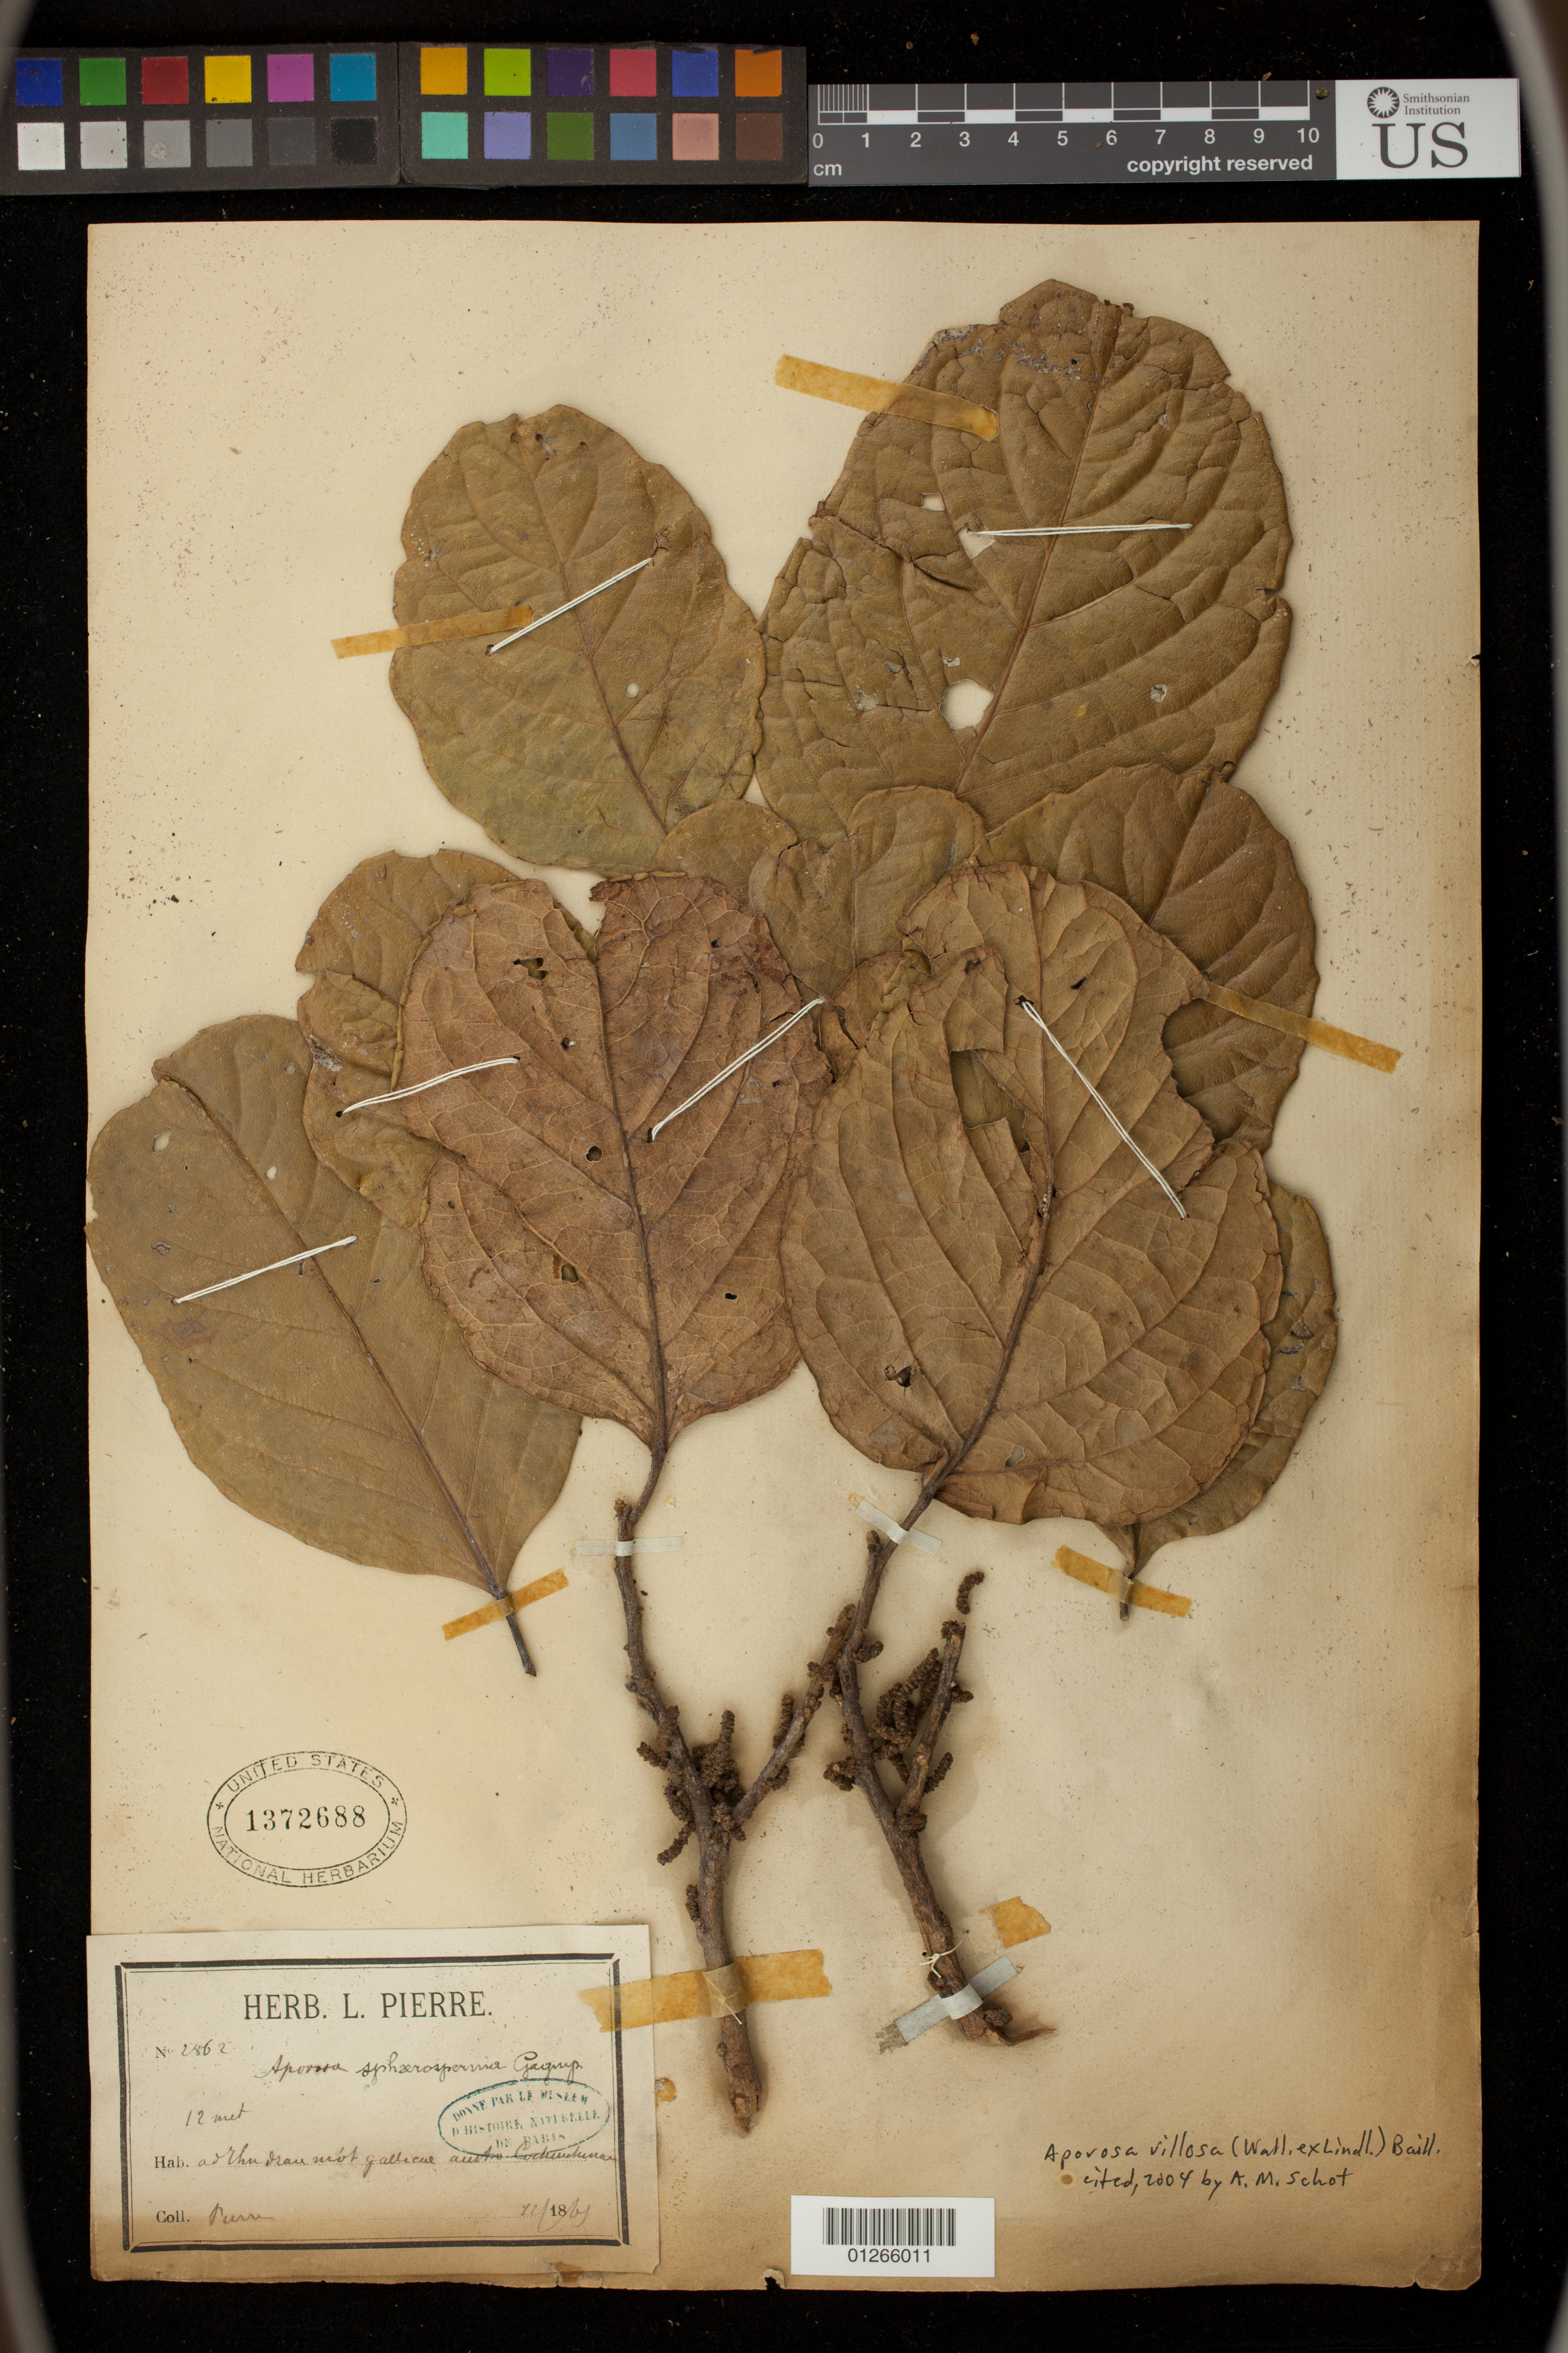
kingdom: Plantae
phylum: Tracheophyta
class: Magnoliopsida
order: Malpighiales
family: Phyllanthaceae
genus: Aporosa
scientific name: Aporosa villosa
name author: (Lindl.) Baill.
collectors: L. Pierre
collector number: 2862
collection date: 1867-12-01/1867-12-31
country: Vietnam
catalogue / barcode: US 1372688